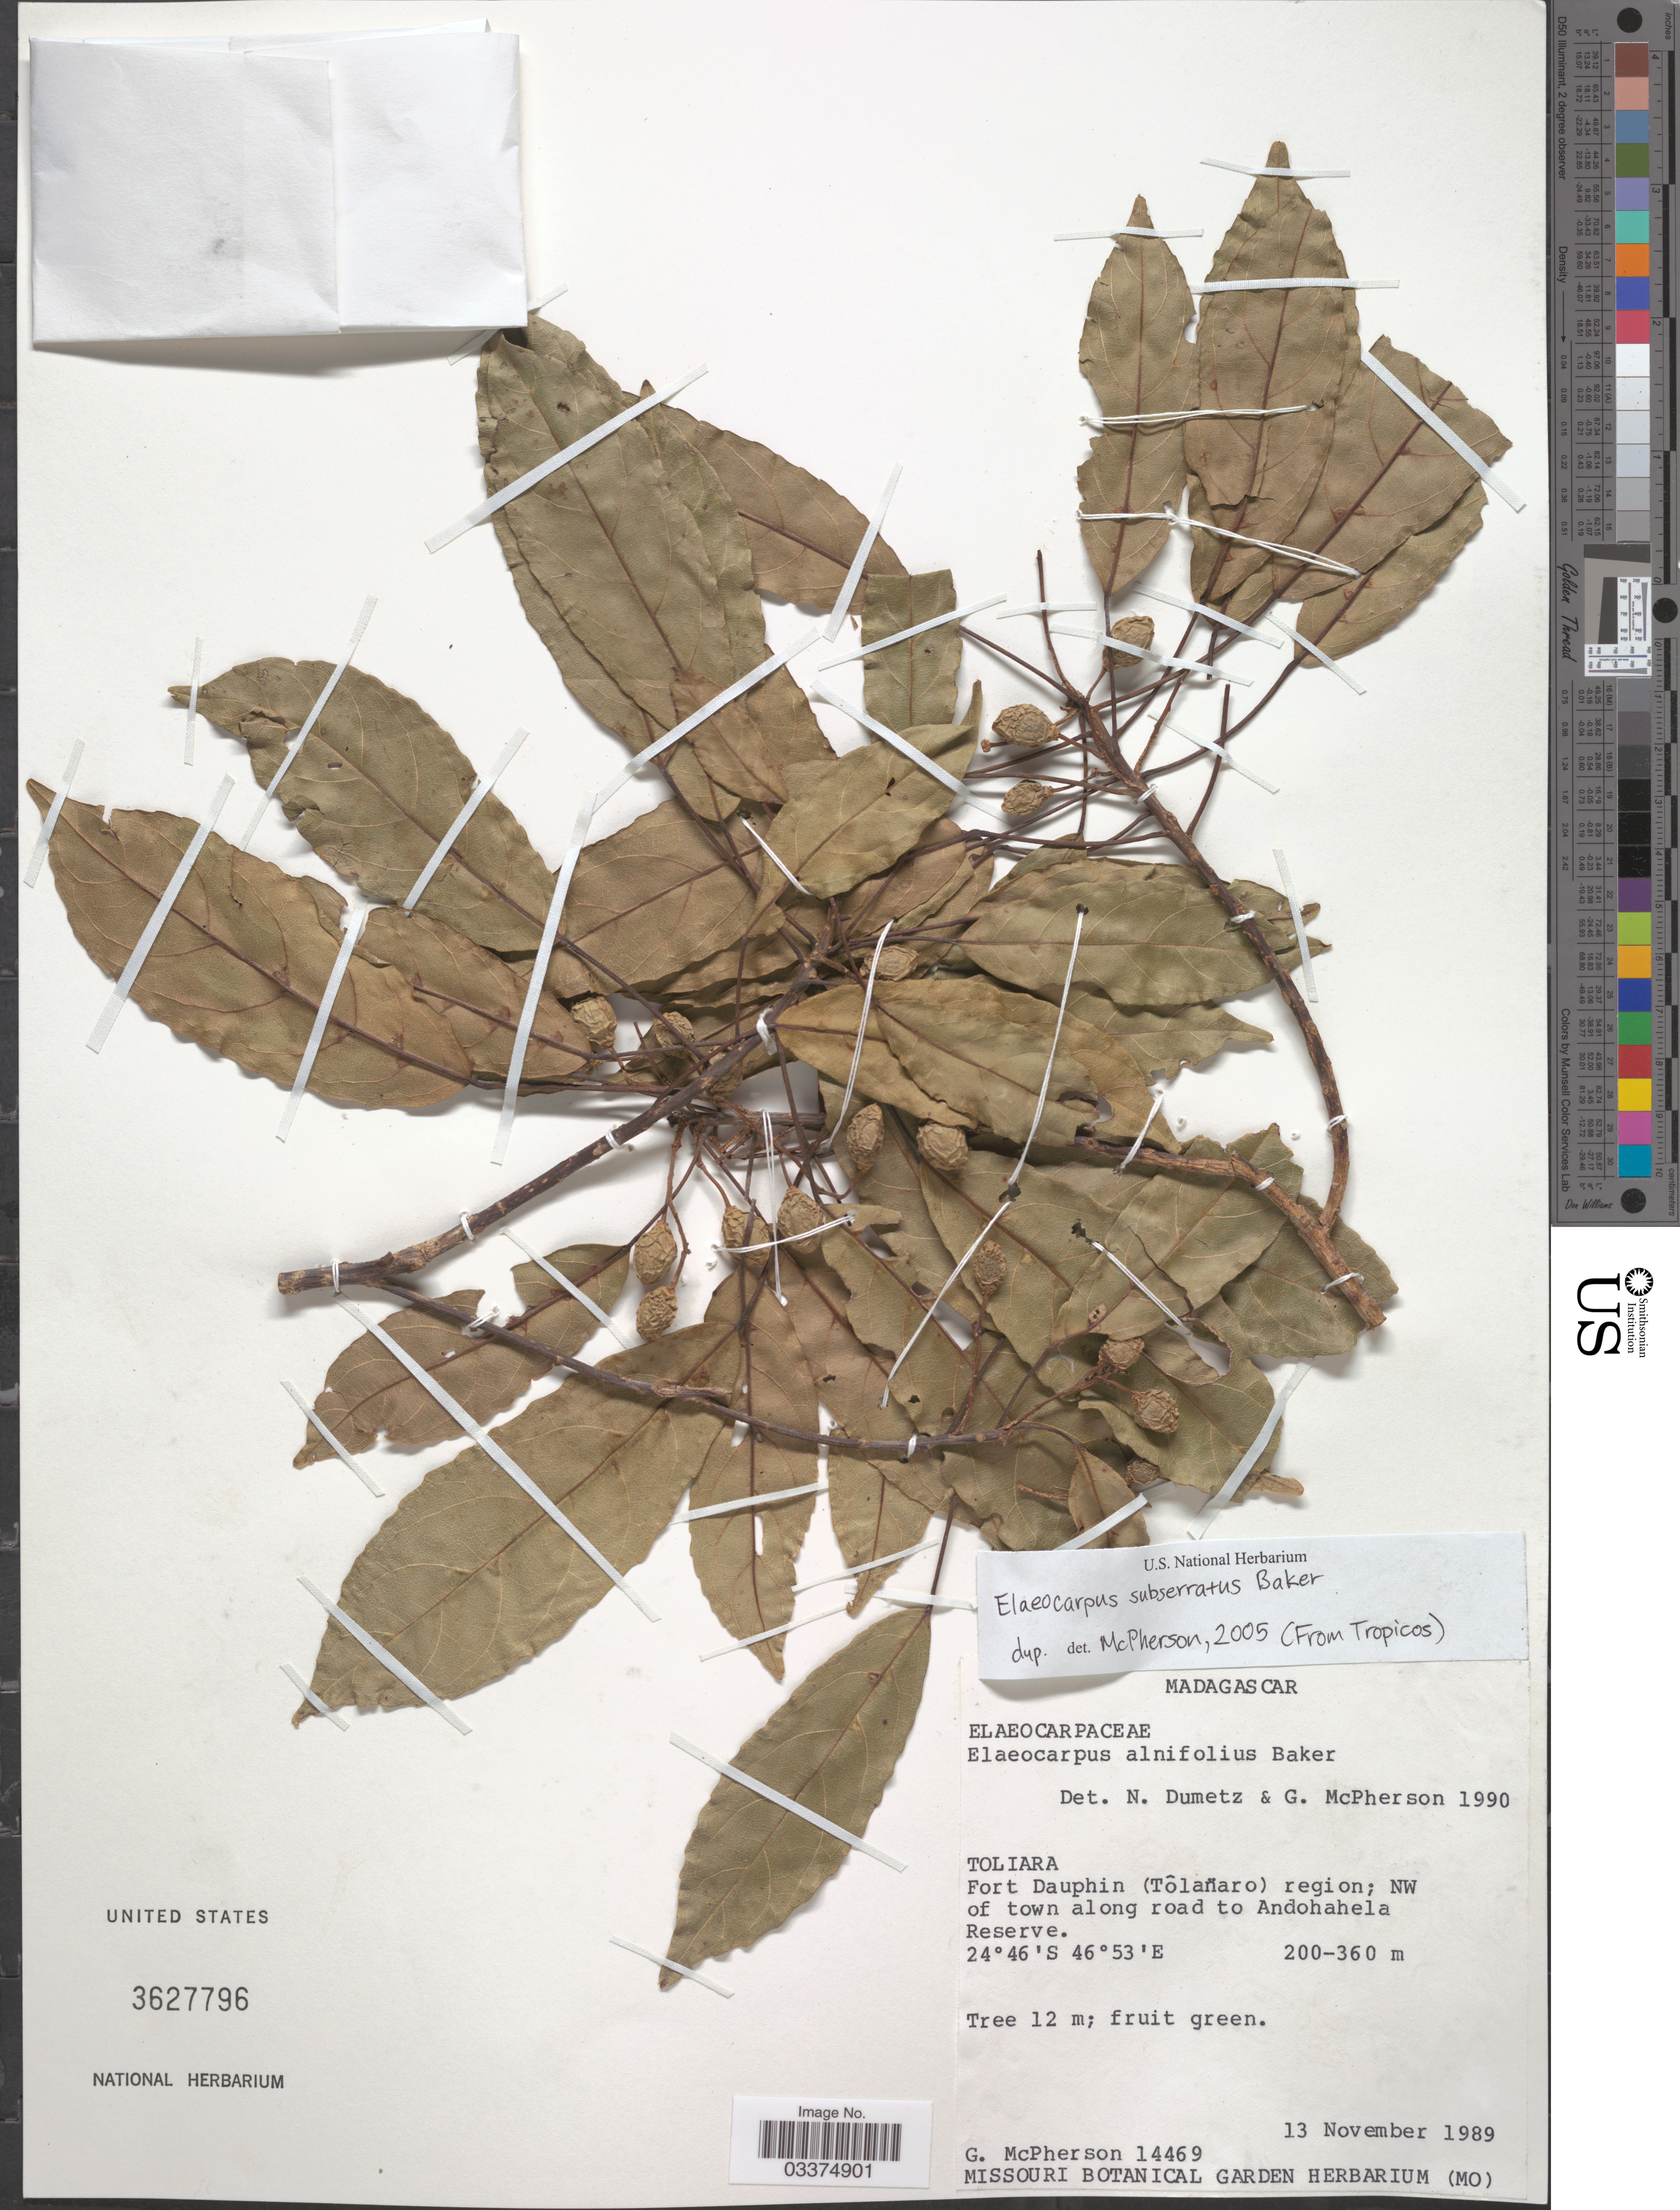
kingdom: Plantae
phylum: Tracheophyta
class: Magnoliopsida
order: Oxalidales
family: Elaeocarpaceae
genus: Elaeocarpus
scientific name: Elaeocarpus subserratus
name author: Baker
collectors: G. McPherson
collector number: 14469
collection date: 1989-11-13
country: Madagascar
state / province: Anosy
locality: Fort Dauphin (Tôlanaro) region; NW of town along road to Andohahela Reserve.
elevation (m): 200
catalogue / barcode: US 3627796